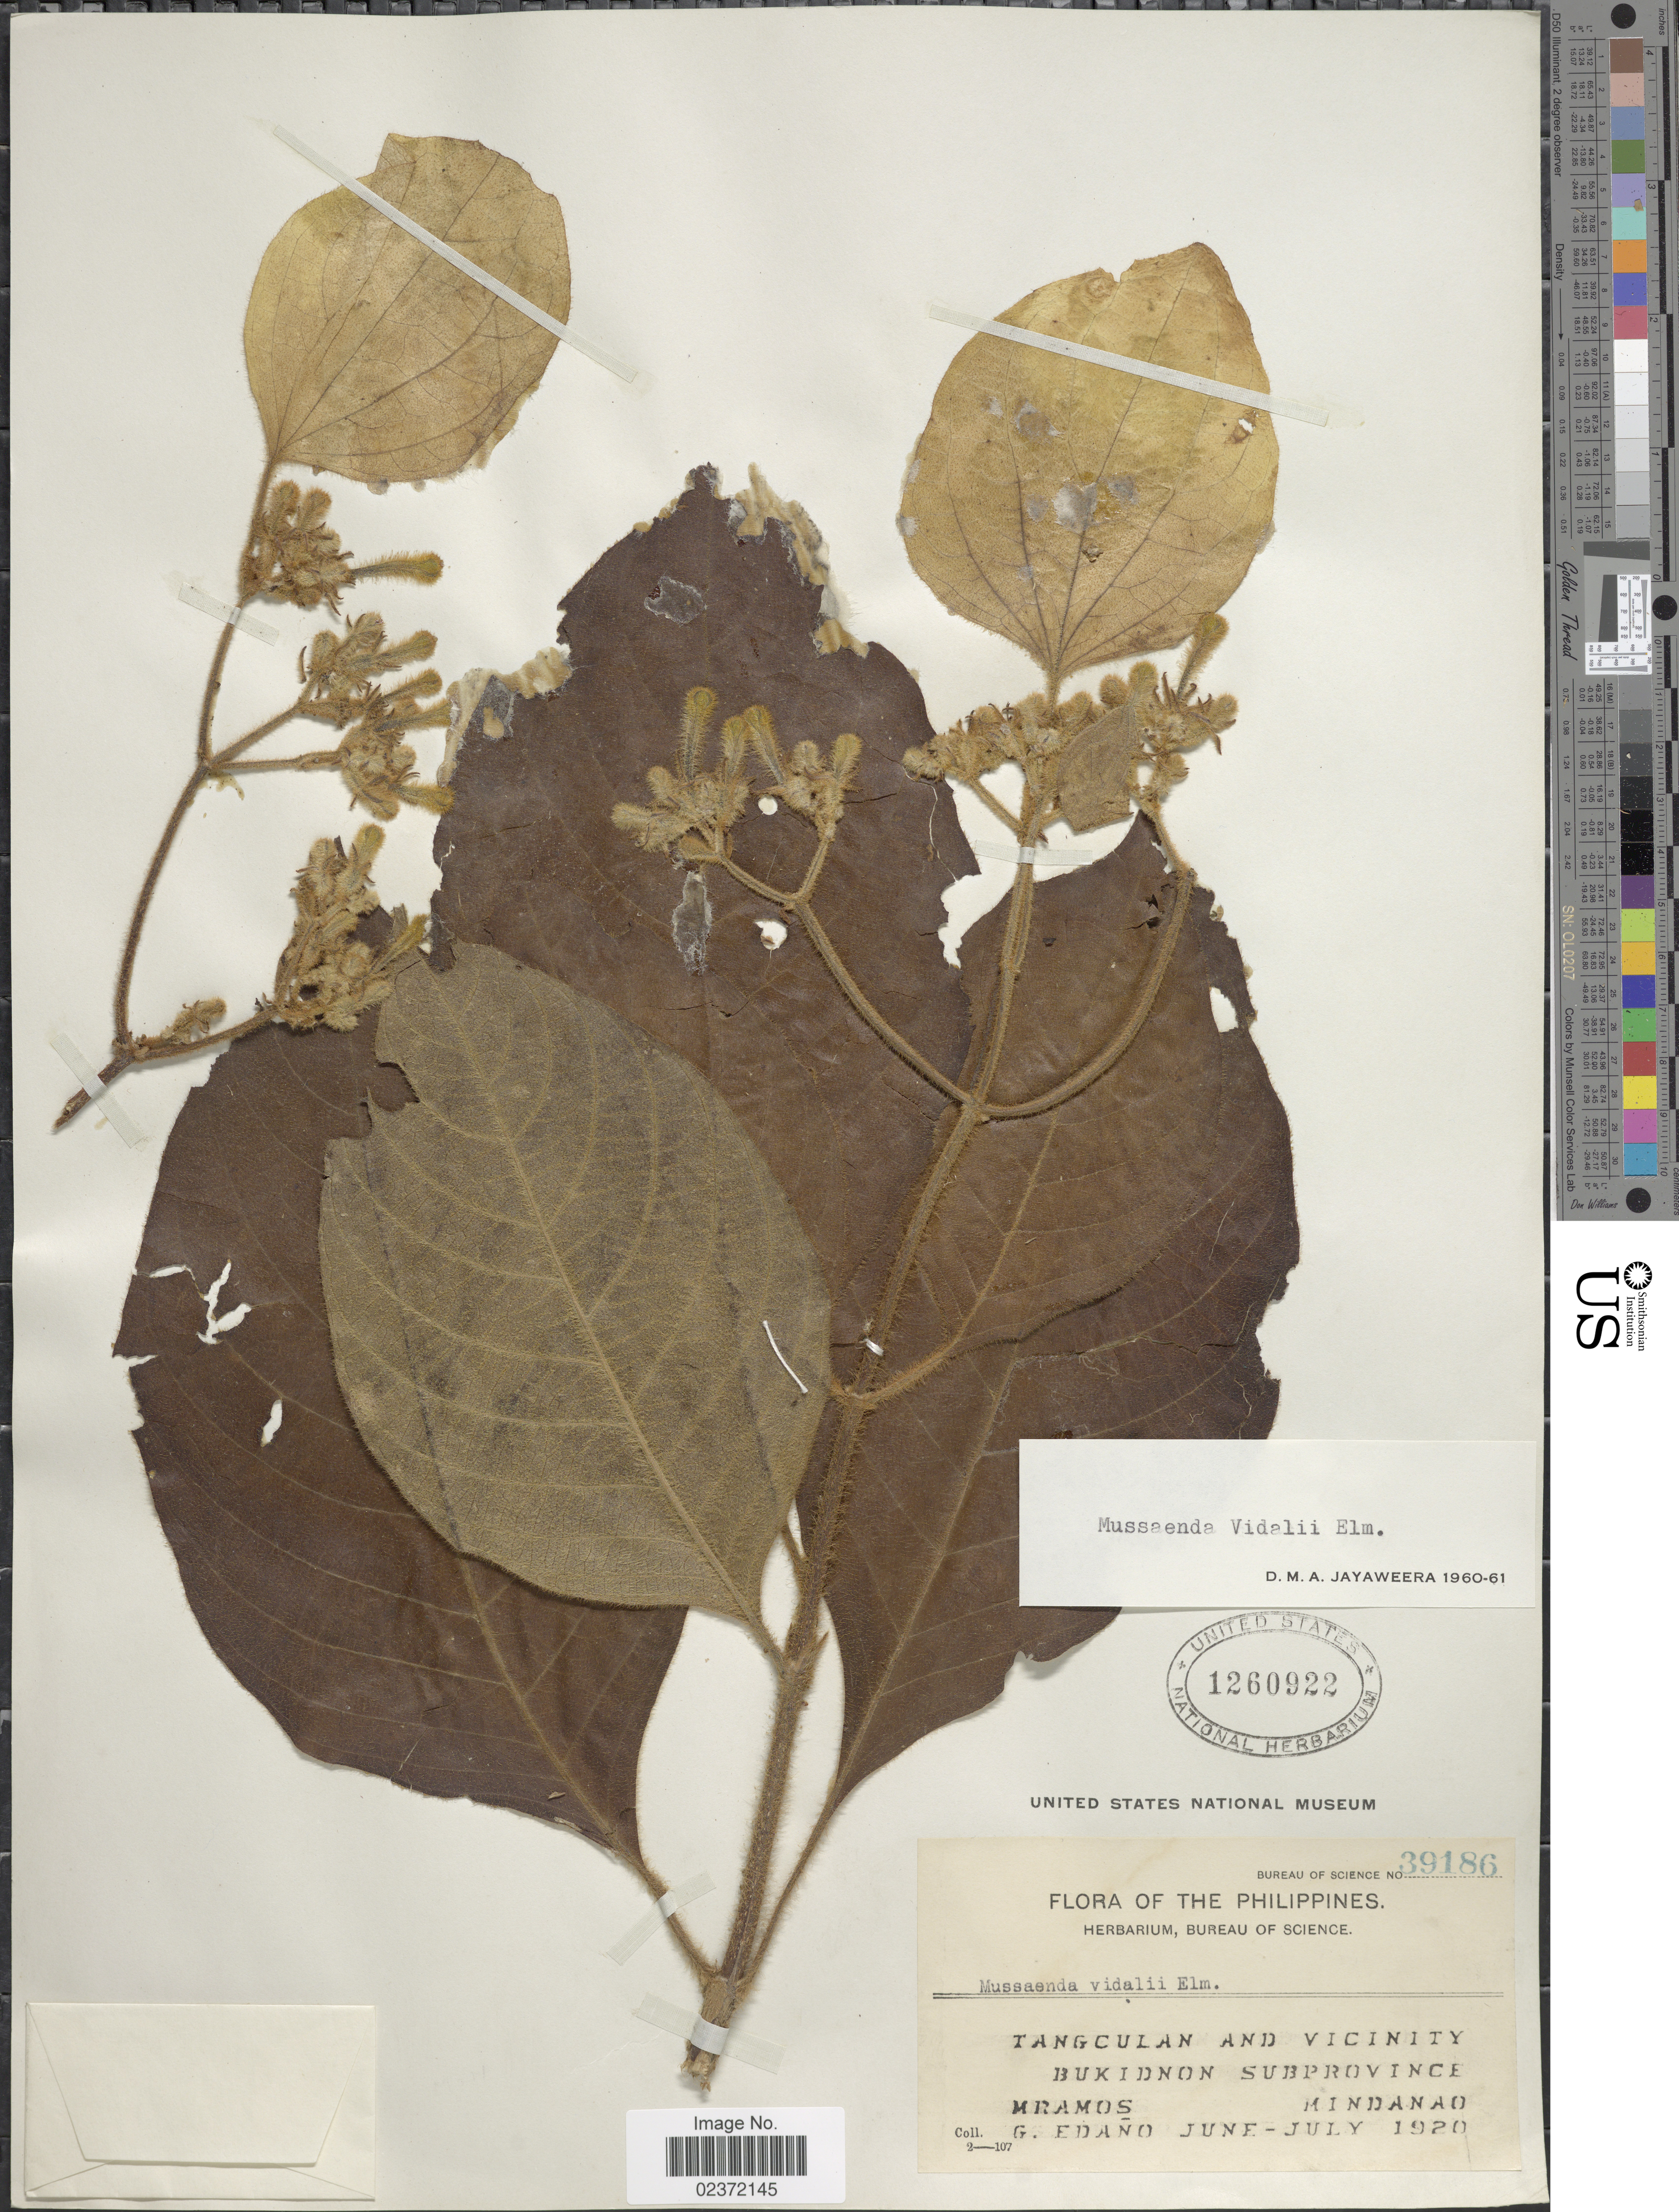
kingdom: Plantae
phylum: Tracheophyta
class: Magnoliopsida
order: Gentianales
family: Rubiaceae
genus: Mussaenda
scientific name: Mussaenda vidalii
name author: Elmer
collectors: M. Ramos & G. Edaño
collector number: Bureau of Science 39186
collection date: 1920-06/1920-07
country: Philippines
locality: Tangculan and Vicinity, Bukidnon Subprovince, Mindanao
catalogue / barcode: US 1260922